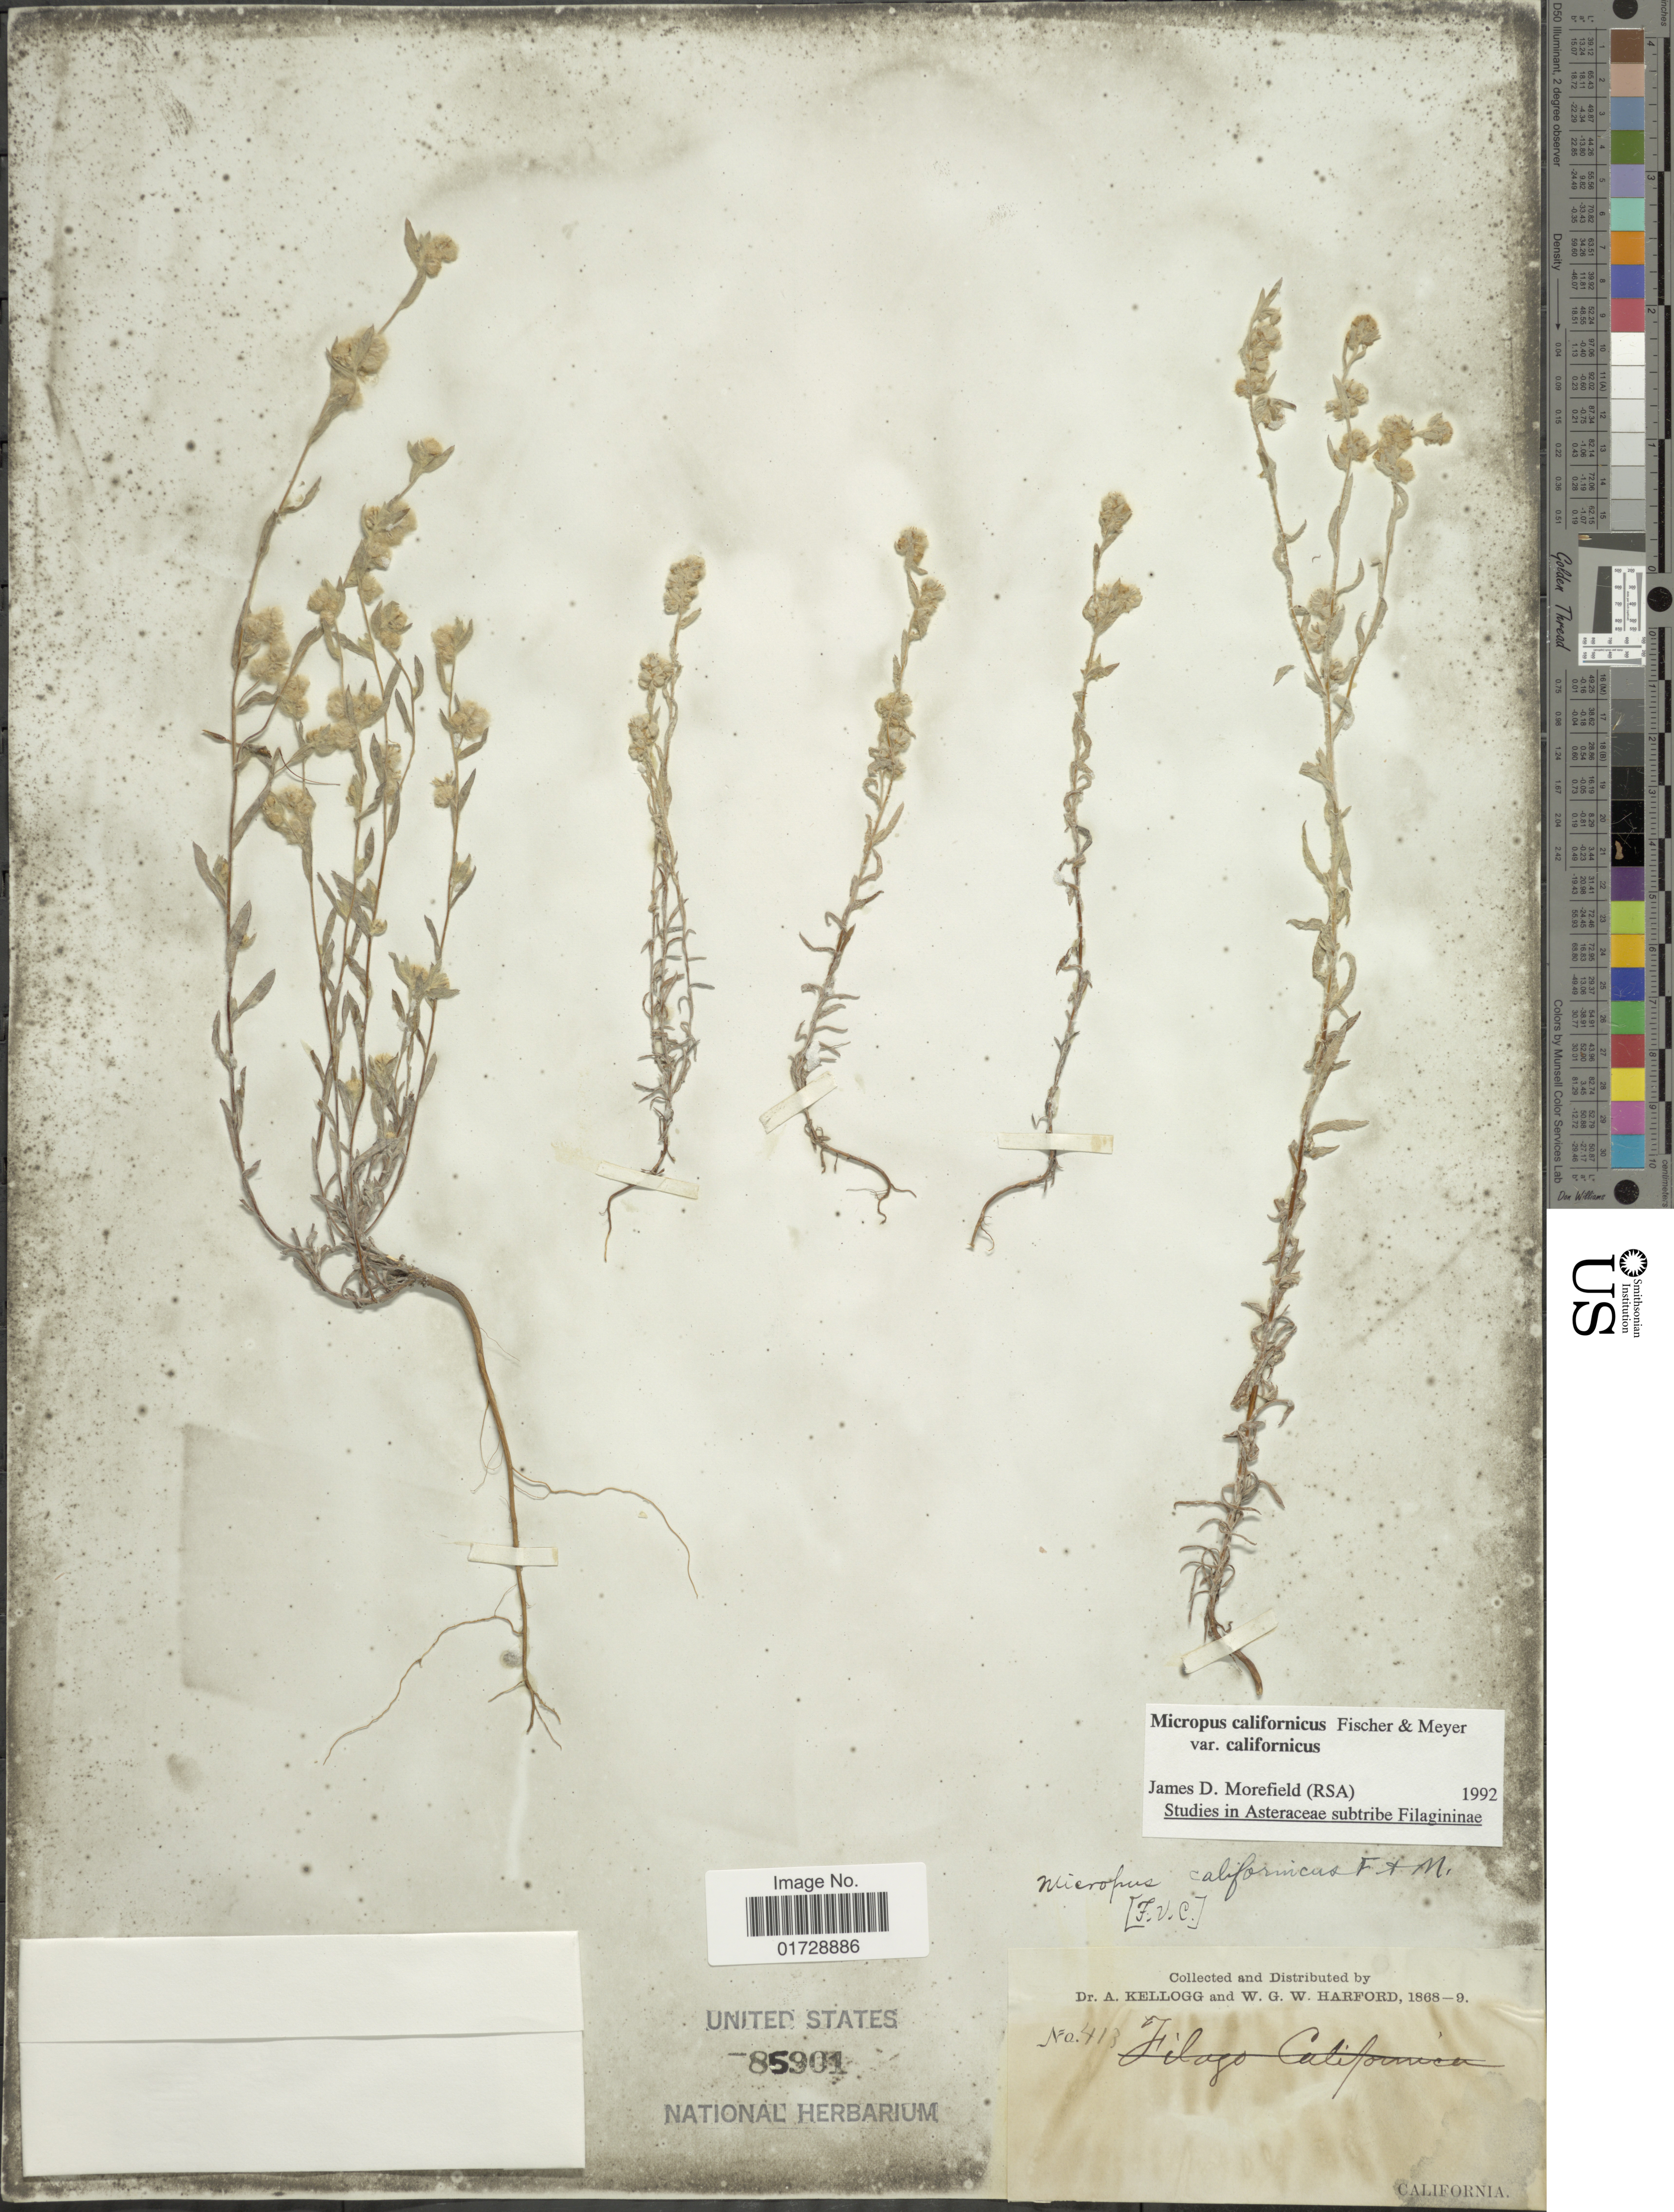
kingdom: Plantae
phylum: Tracheophyta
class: Magnoliopsida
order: Asterales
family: Asteraceae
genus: Micropus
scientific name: Micropus californicus var. californicus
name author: Fisch. & C.A. Mey.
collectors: A. Kellogg & W. G. W. Harford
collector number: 413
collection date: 1868/1869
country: United States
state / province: California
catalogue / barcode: US 85901